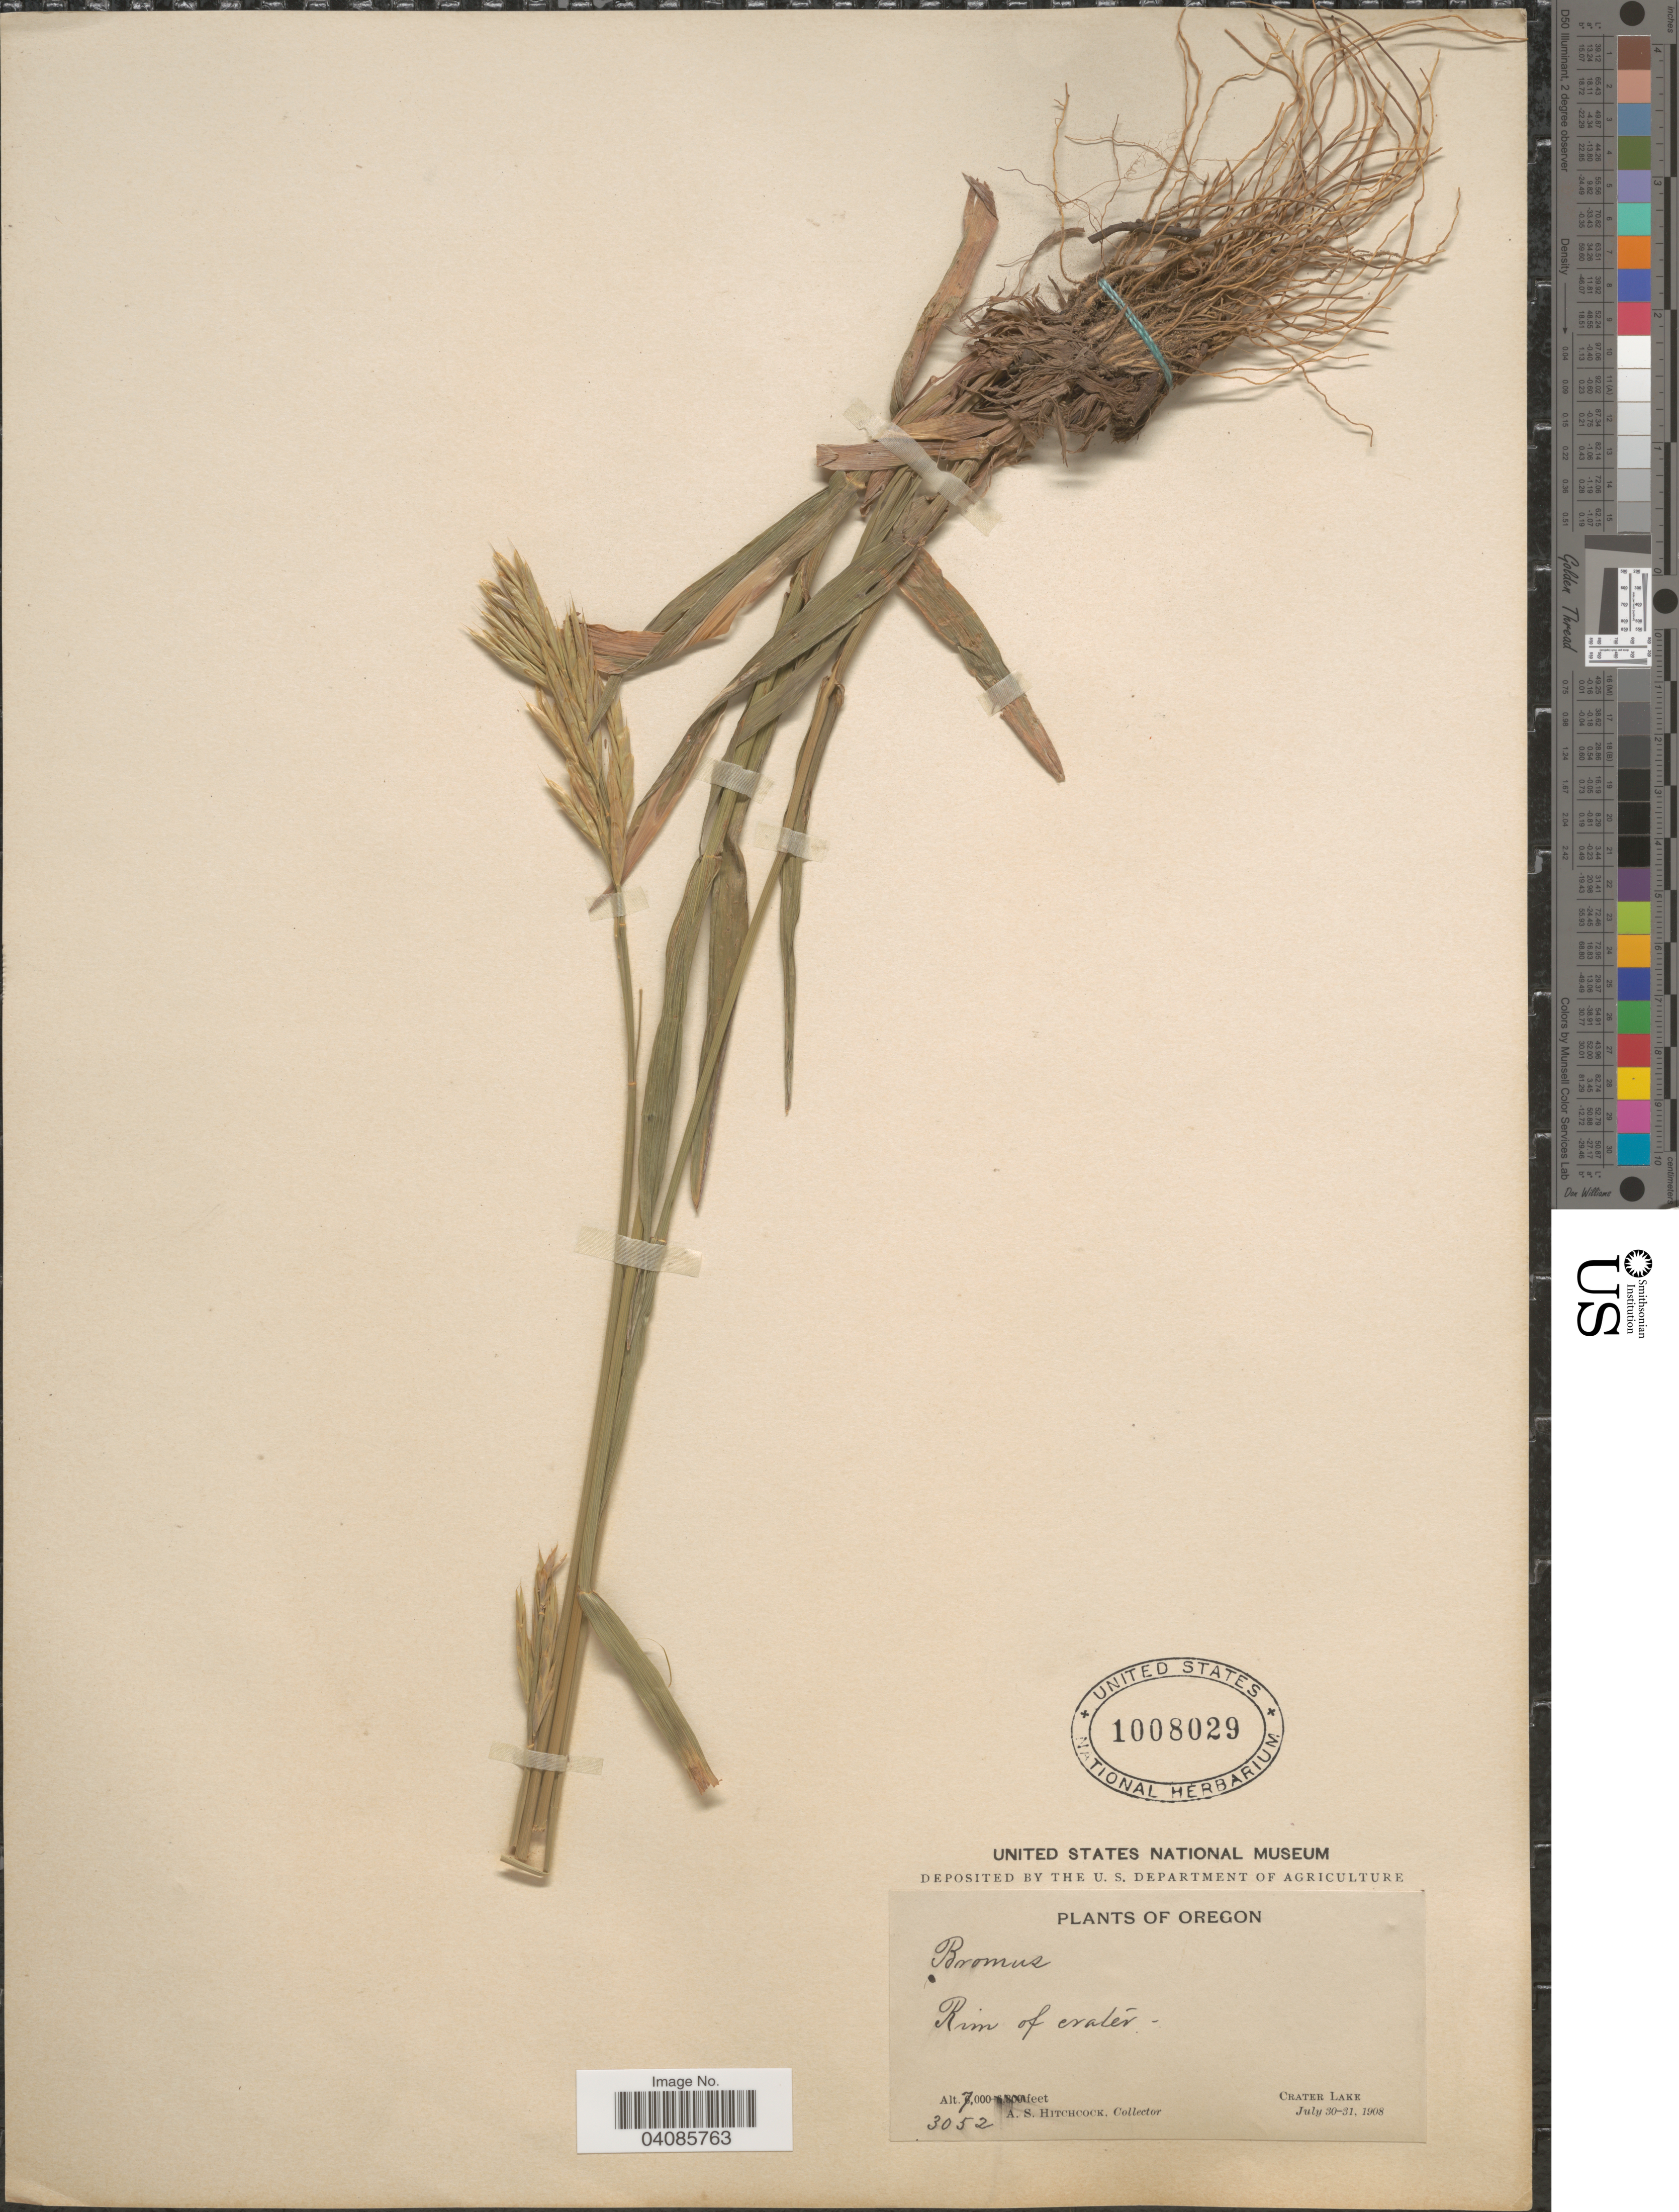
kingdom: Plantae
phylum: Tracheophyta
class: Liliopsida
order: Poales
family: Poaceae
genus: Bromus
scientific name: Bromus suksdorfii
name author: Vasey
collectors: A. S. Hitchcock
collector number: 3052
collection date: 1908-07-30/1908-07-31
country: United States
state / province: Oregon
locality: Rim of crater. Crater Lake.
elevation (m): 2134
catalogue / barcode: US 1008029